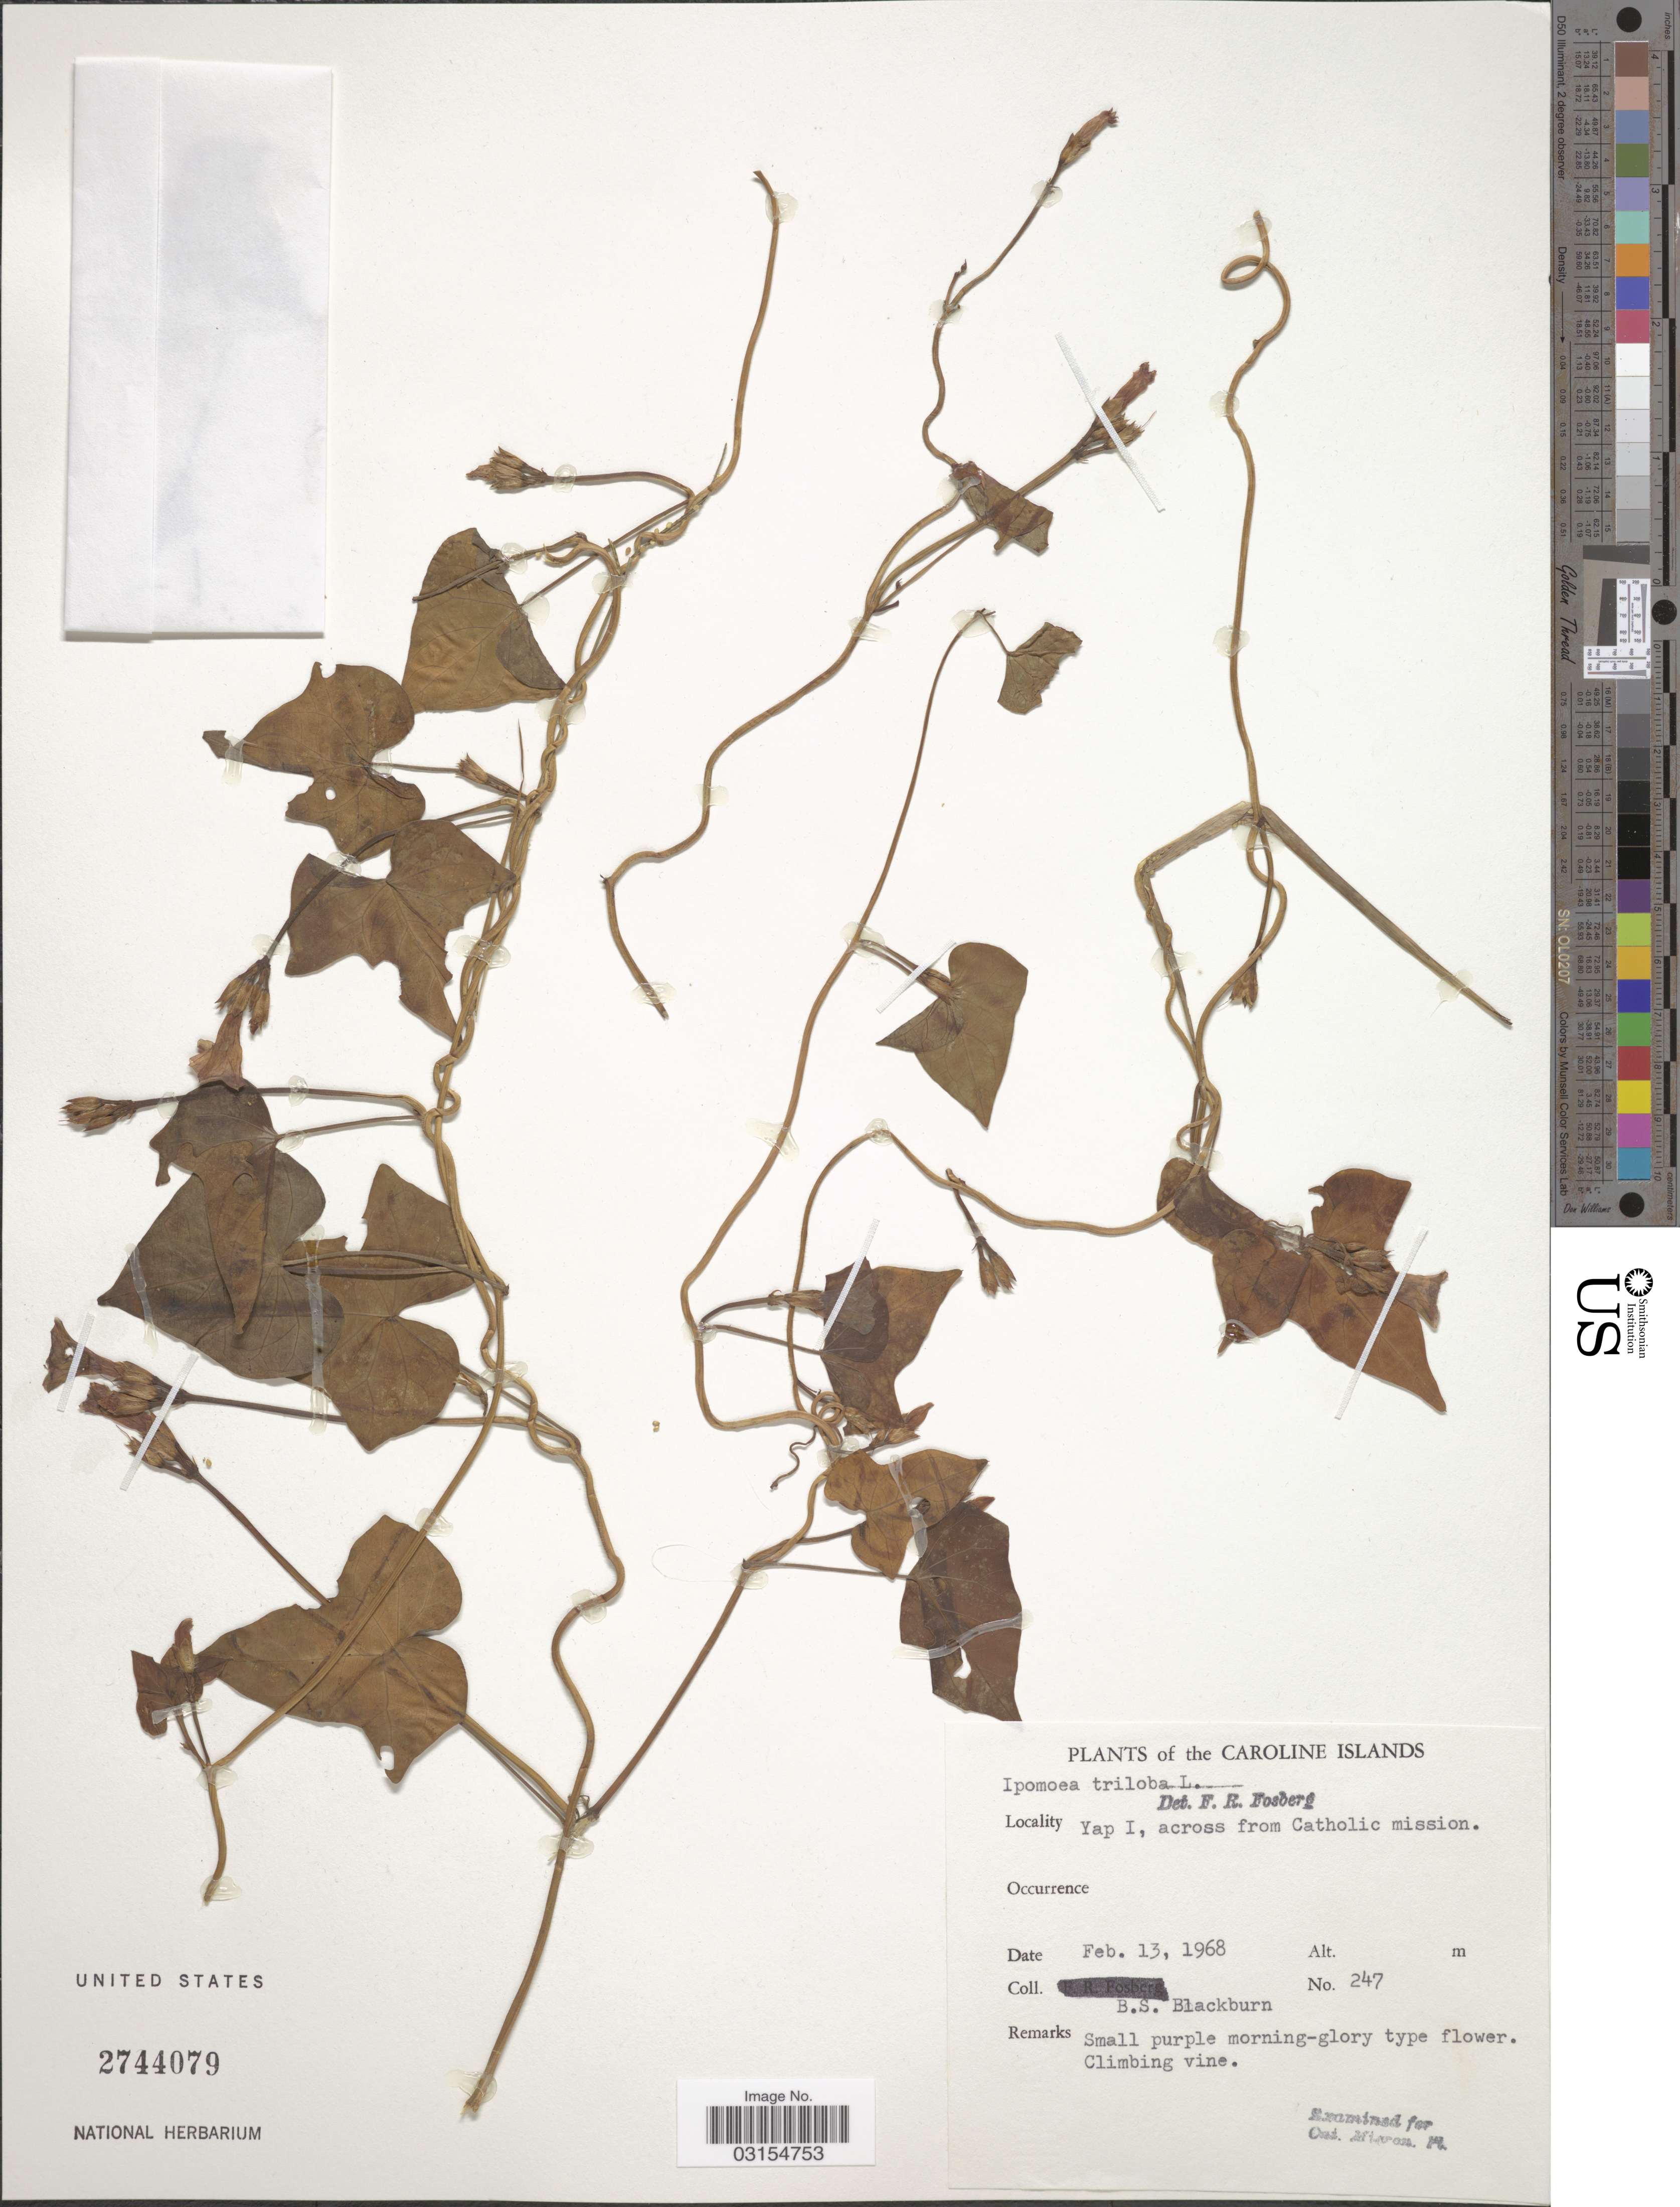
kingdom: Plantae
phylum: Tracheophyta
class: Magnoliopsida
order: Solanales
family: Convolvulaceae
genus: Ipomoea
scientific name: Ipomoea triloba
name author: L.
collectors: B. S. Blackburn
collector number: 247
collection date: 1968-02-13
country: Micronesia, Federated States of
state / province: Yap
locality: The Caroline Islands, Yap I, across from Catholic mission.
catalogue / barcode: US 2744079